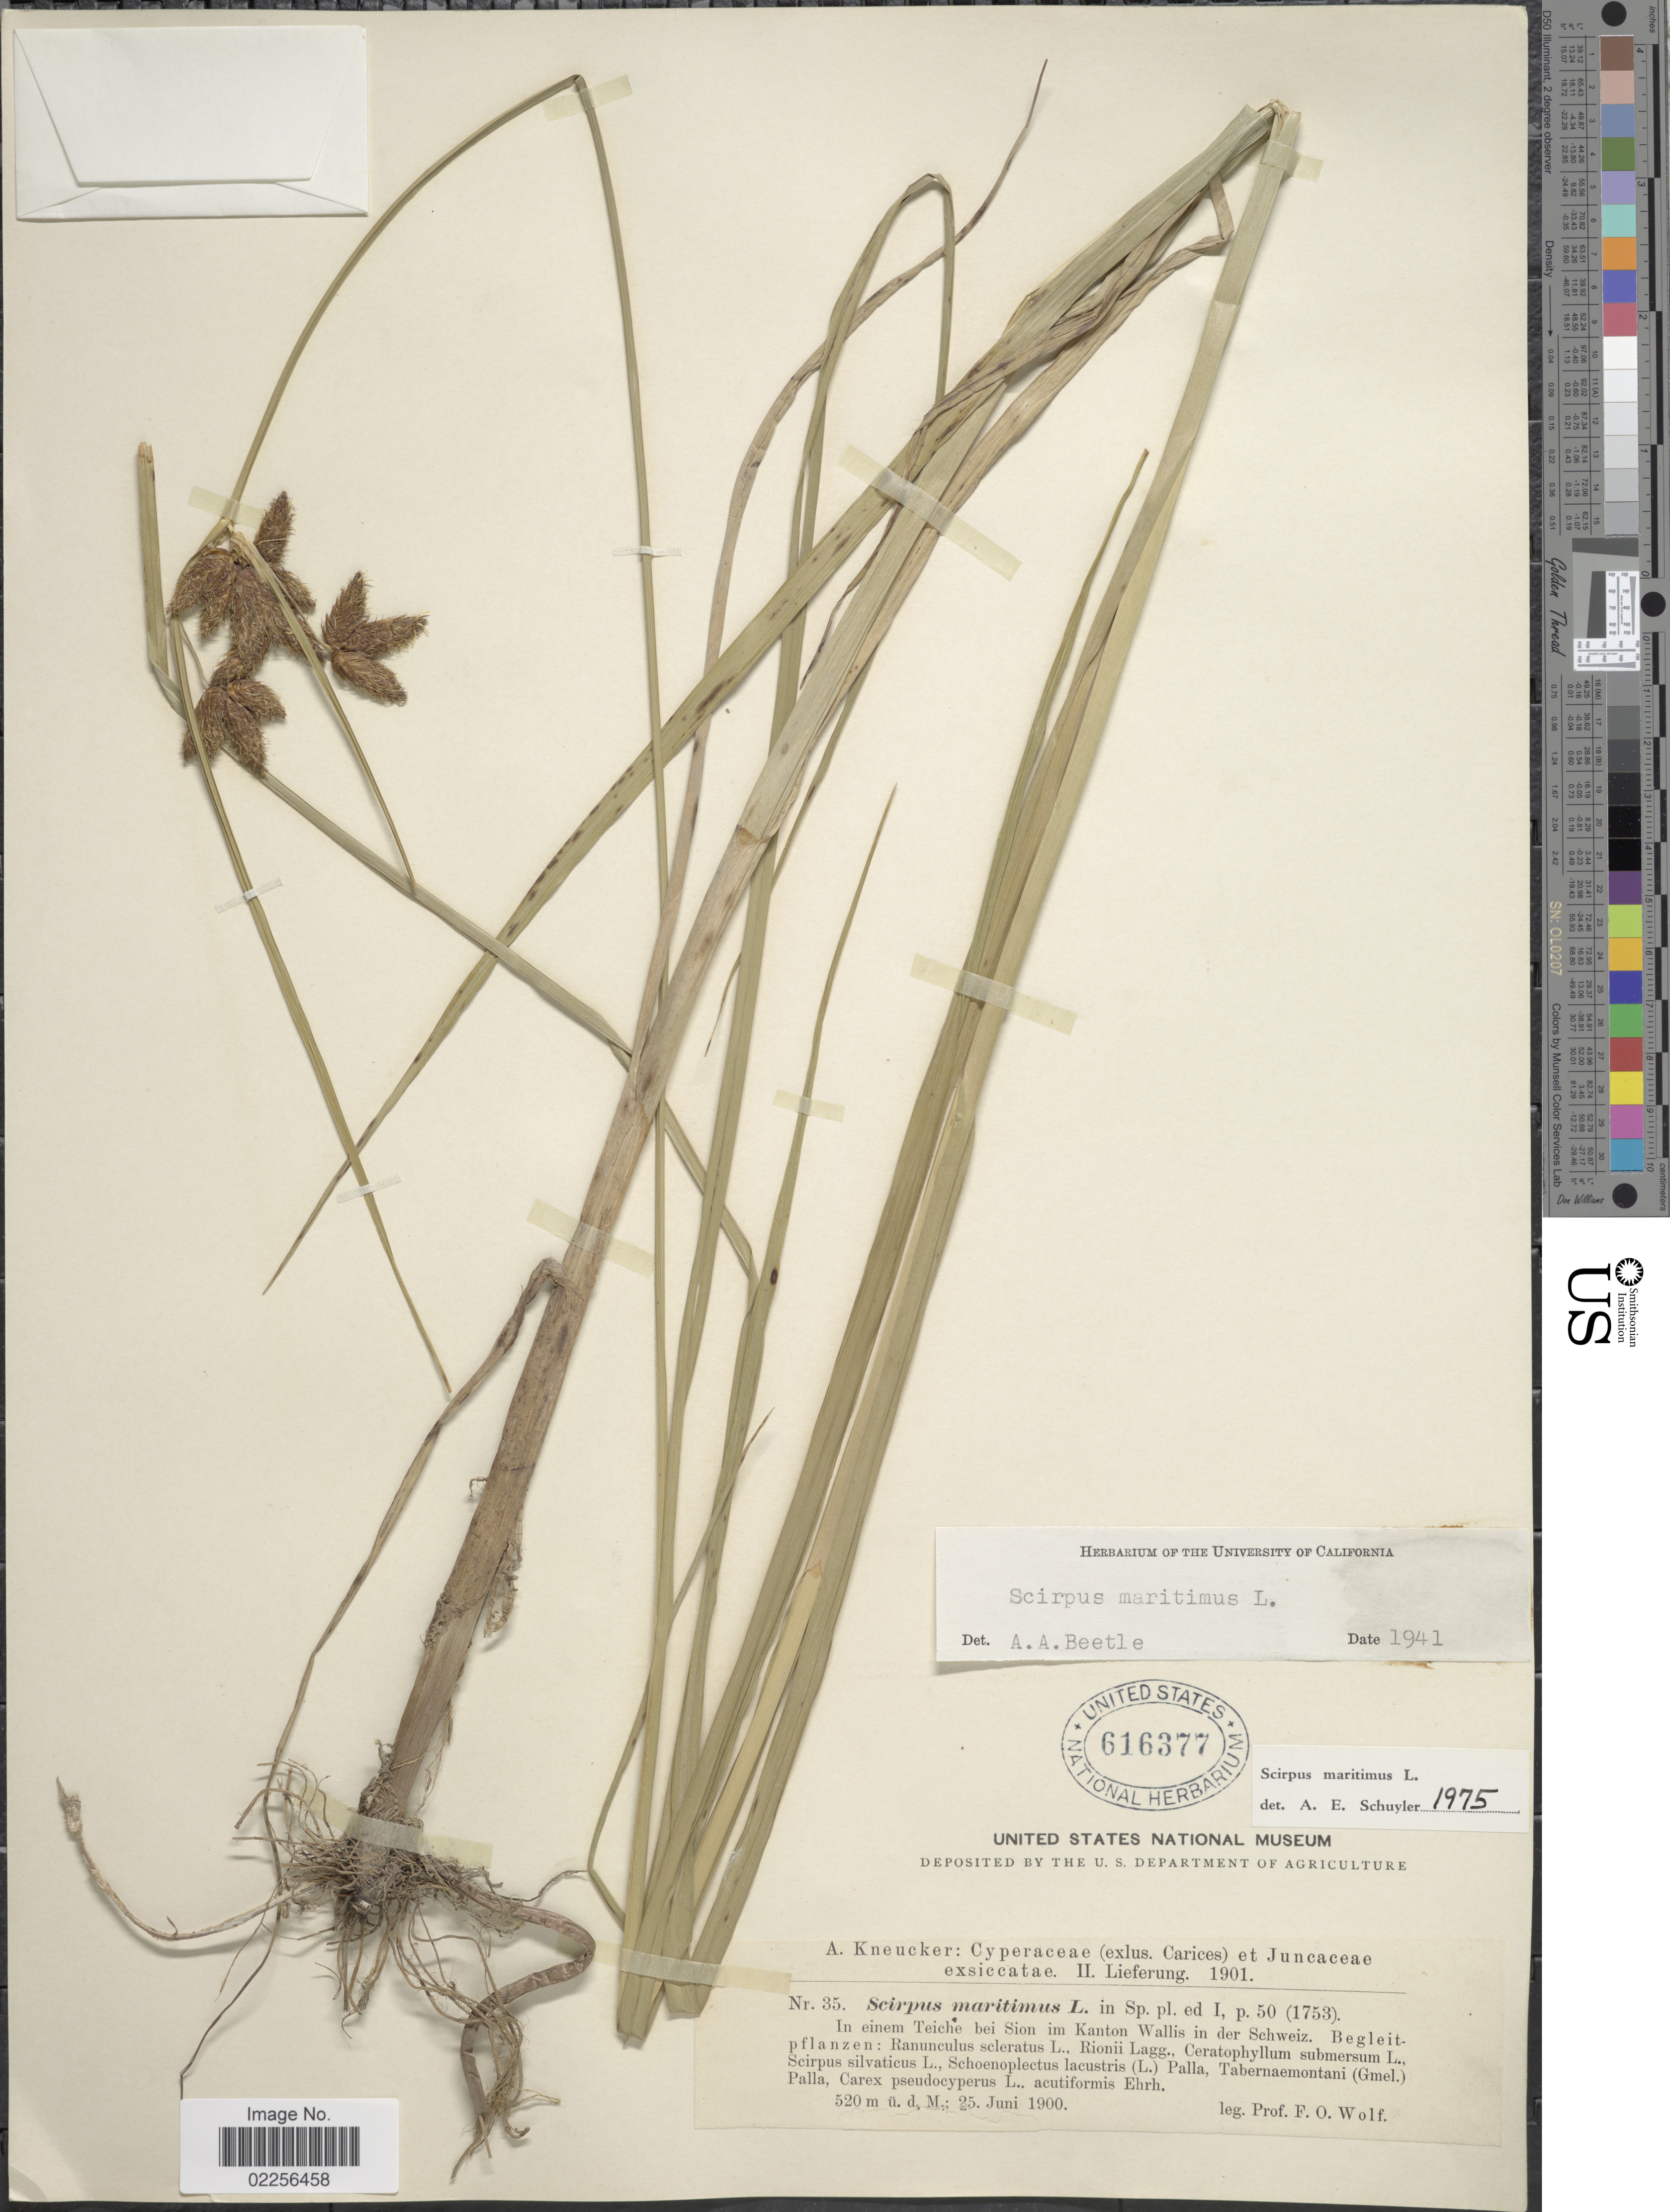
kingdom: Plantae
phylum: Tracheophyta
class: Liliopsida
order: Poales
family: Cyperaceae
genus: Bolboschoenus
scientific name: Bolboschoenus maritimus subsp. maritimus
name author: (L.) Palla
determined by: Strong, Mark T., (BOT), Smithsonian Institution - National Museum of Natural History (UNITED STATES)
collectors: F. Wolf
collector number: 35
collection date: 1900-06-25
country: Switzerland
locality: In einem Teiche bei Sion im Kanton Wallis in der Schweiz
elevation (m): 520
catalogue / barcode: US 616377